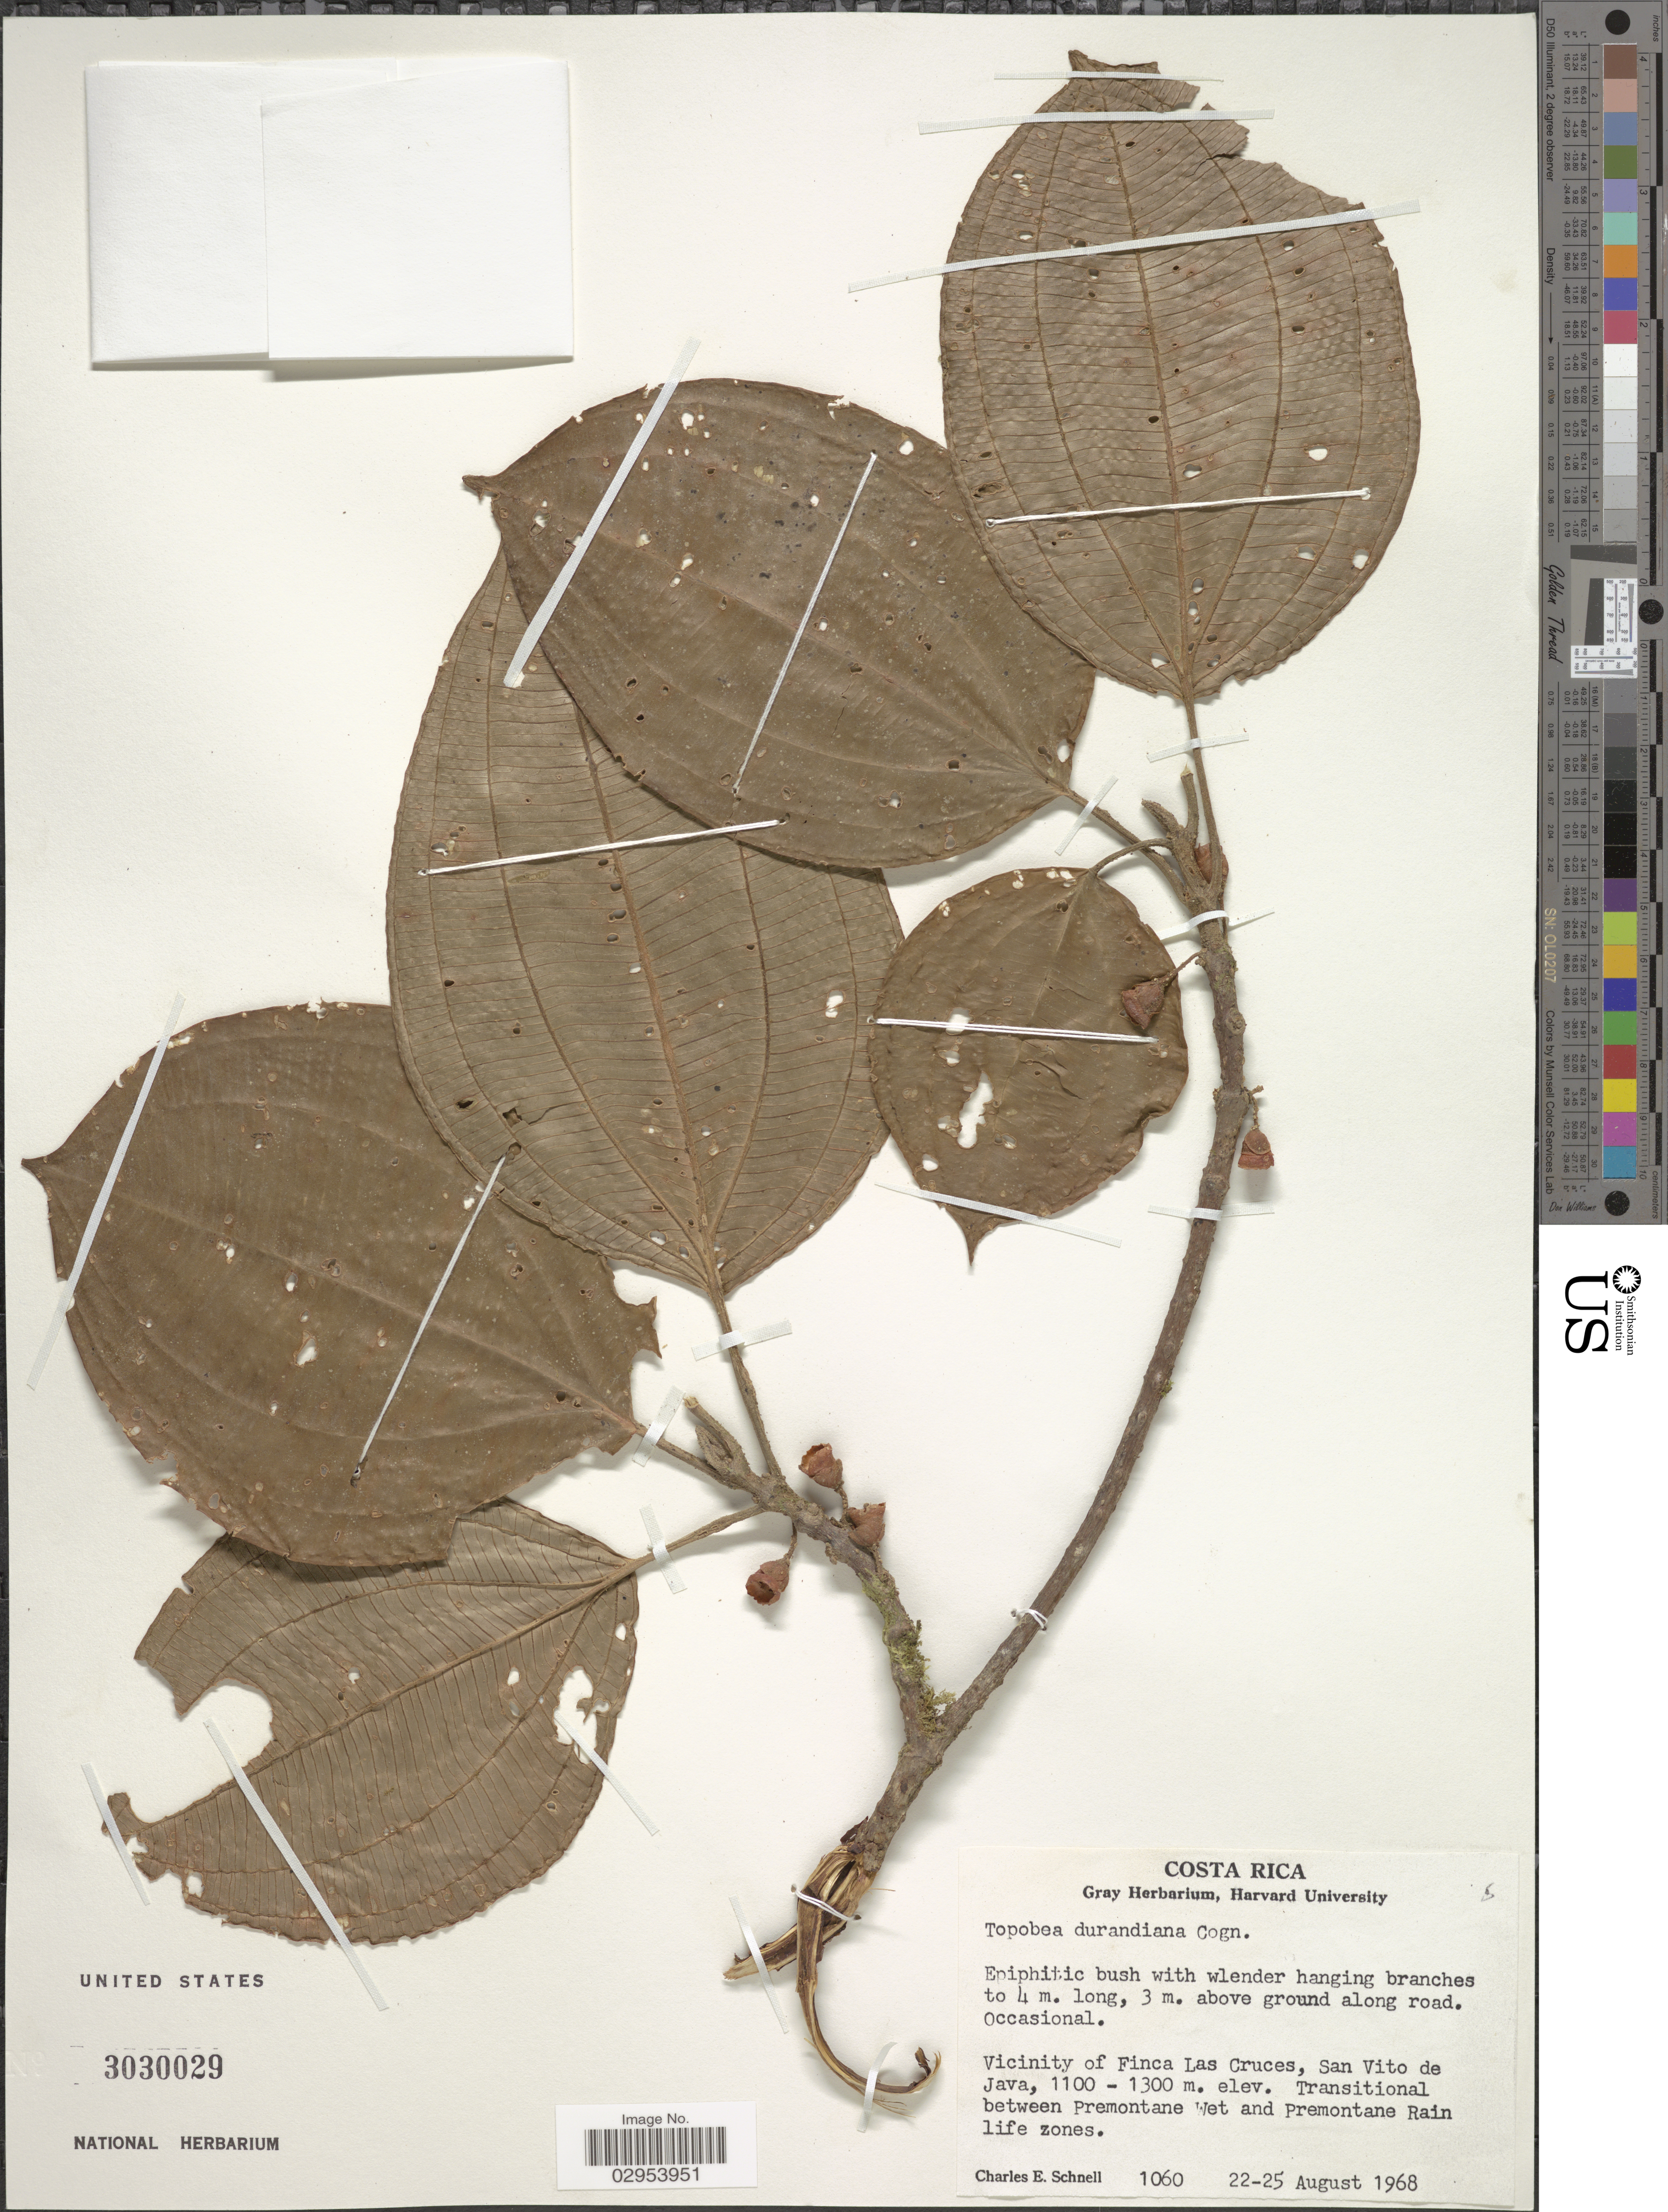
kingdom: Plantae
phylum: Tracheophyta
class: Magnoliopsida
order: Myrtales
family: Melastomataceae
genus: Topobea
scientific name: Topobea praecox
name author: Gleason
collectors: C. Schnell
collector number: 1060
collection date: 1968-08-22/1968-08-25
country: Costa Rica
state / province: Puntarenas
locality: Vicinity of Finca Las Cruces, San Vito de Java, Transitional between Premontane Wet and Premontane Rain life zones.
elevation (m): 1100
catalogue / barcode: US 3030029